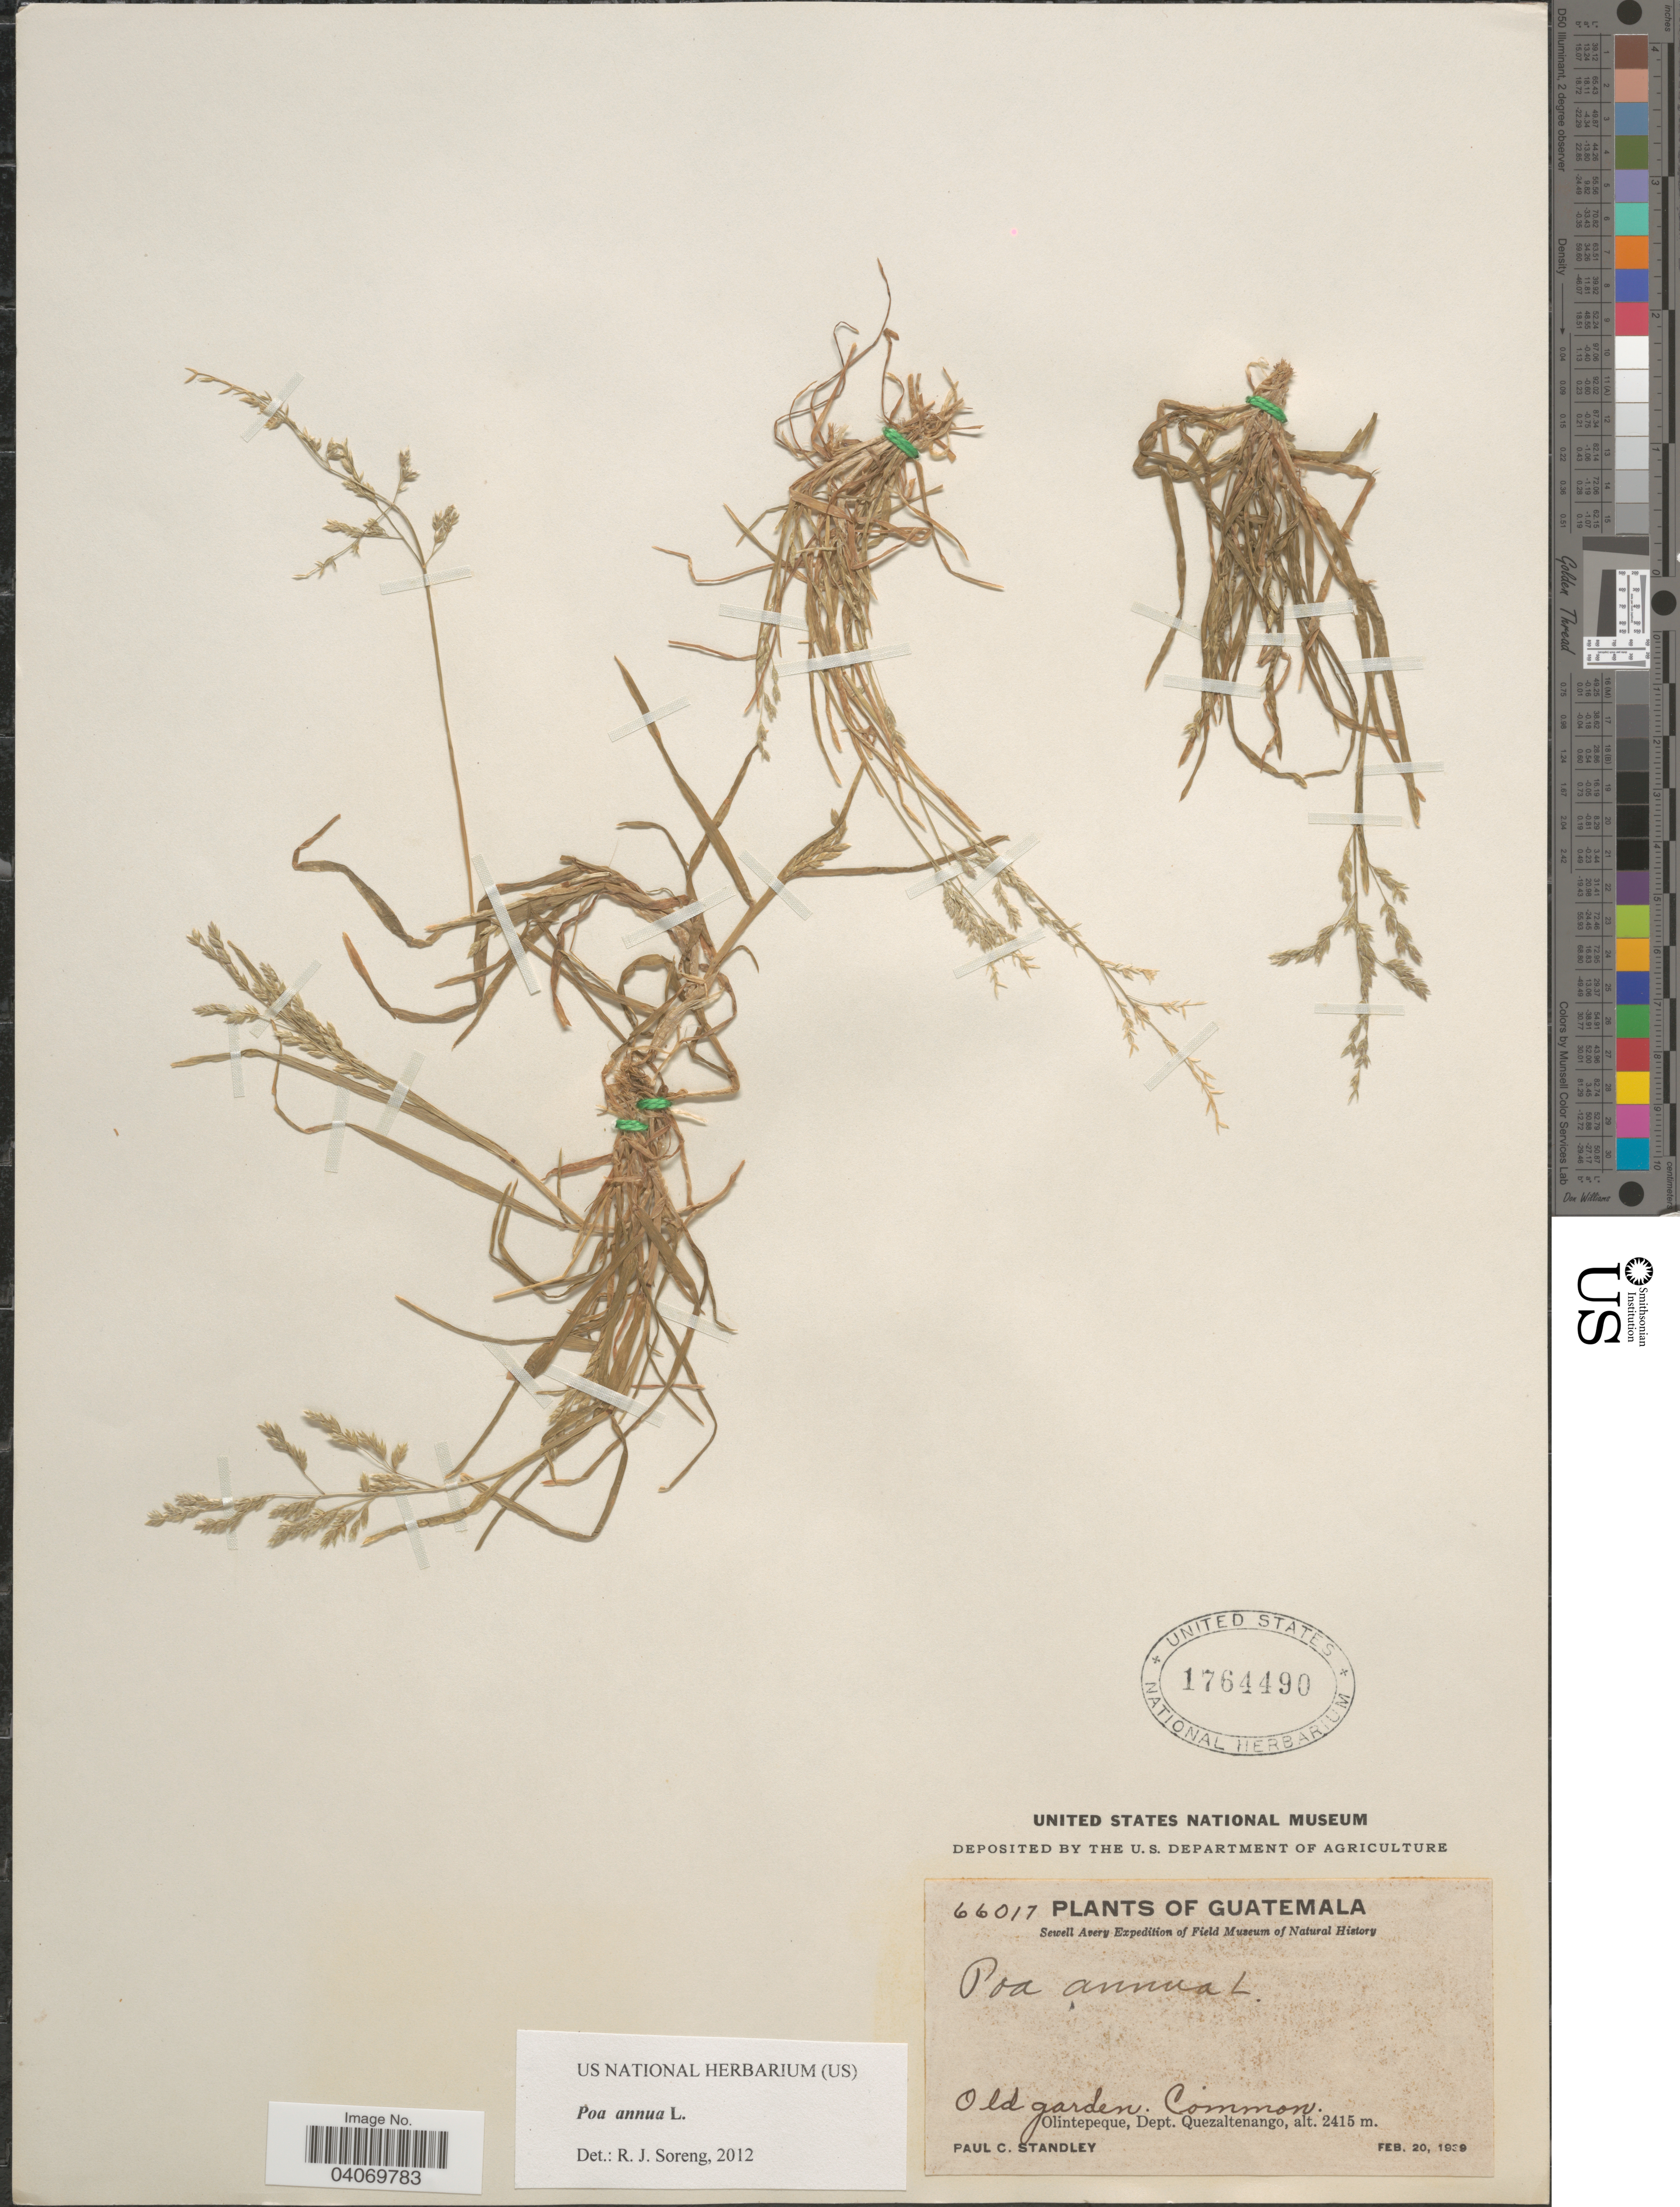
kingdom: Plantae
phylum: Tracheophyta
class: Liliopsida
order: Poales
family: Poaceae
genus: Poa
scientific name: Poa annua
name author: L.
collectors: P. C. Standley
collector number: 66017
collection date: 1939-02-20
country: Guatemala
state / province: Quetzaltenango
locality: Sewell Avey Expedition of Field Museum of Natural History. Old garden. Olintepeque, Dept. Quezaltenango.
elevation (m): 2415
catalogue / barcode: US 1764490